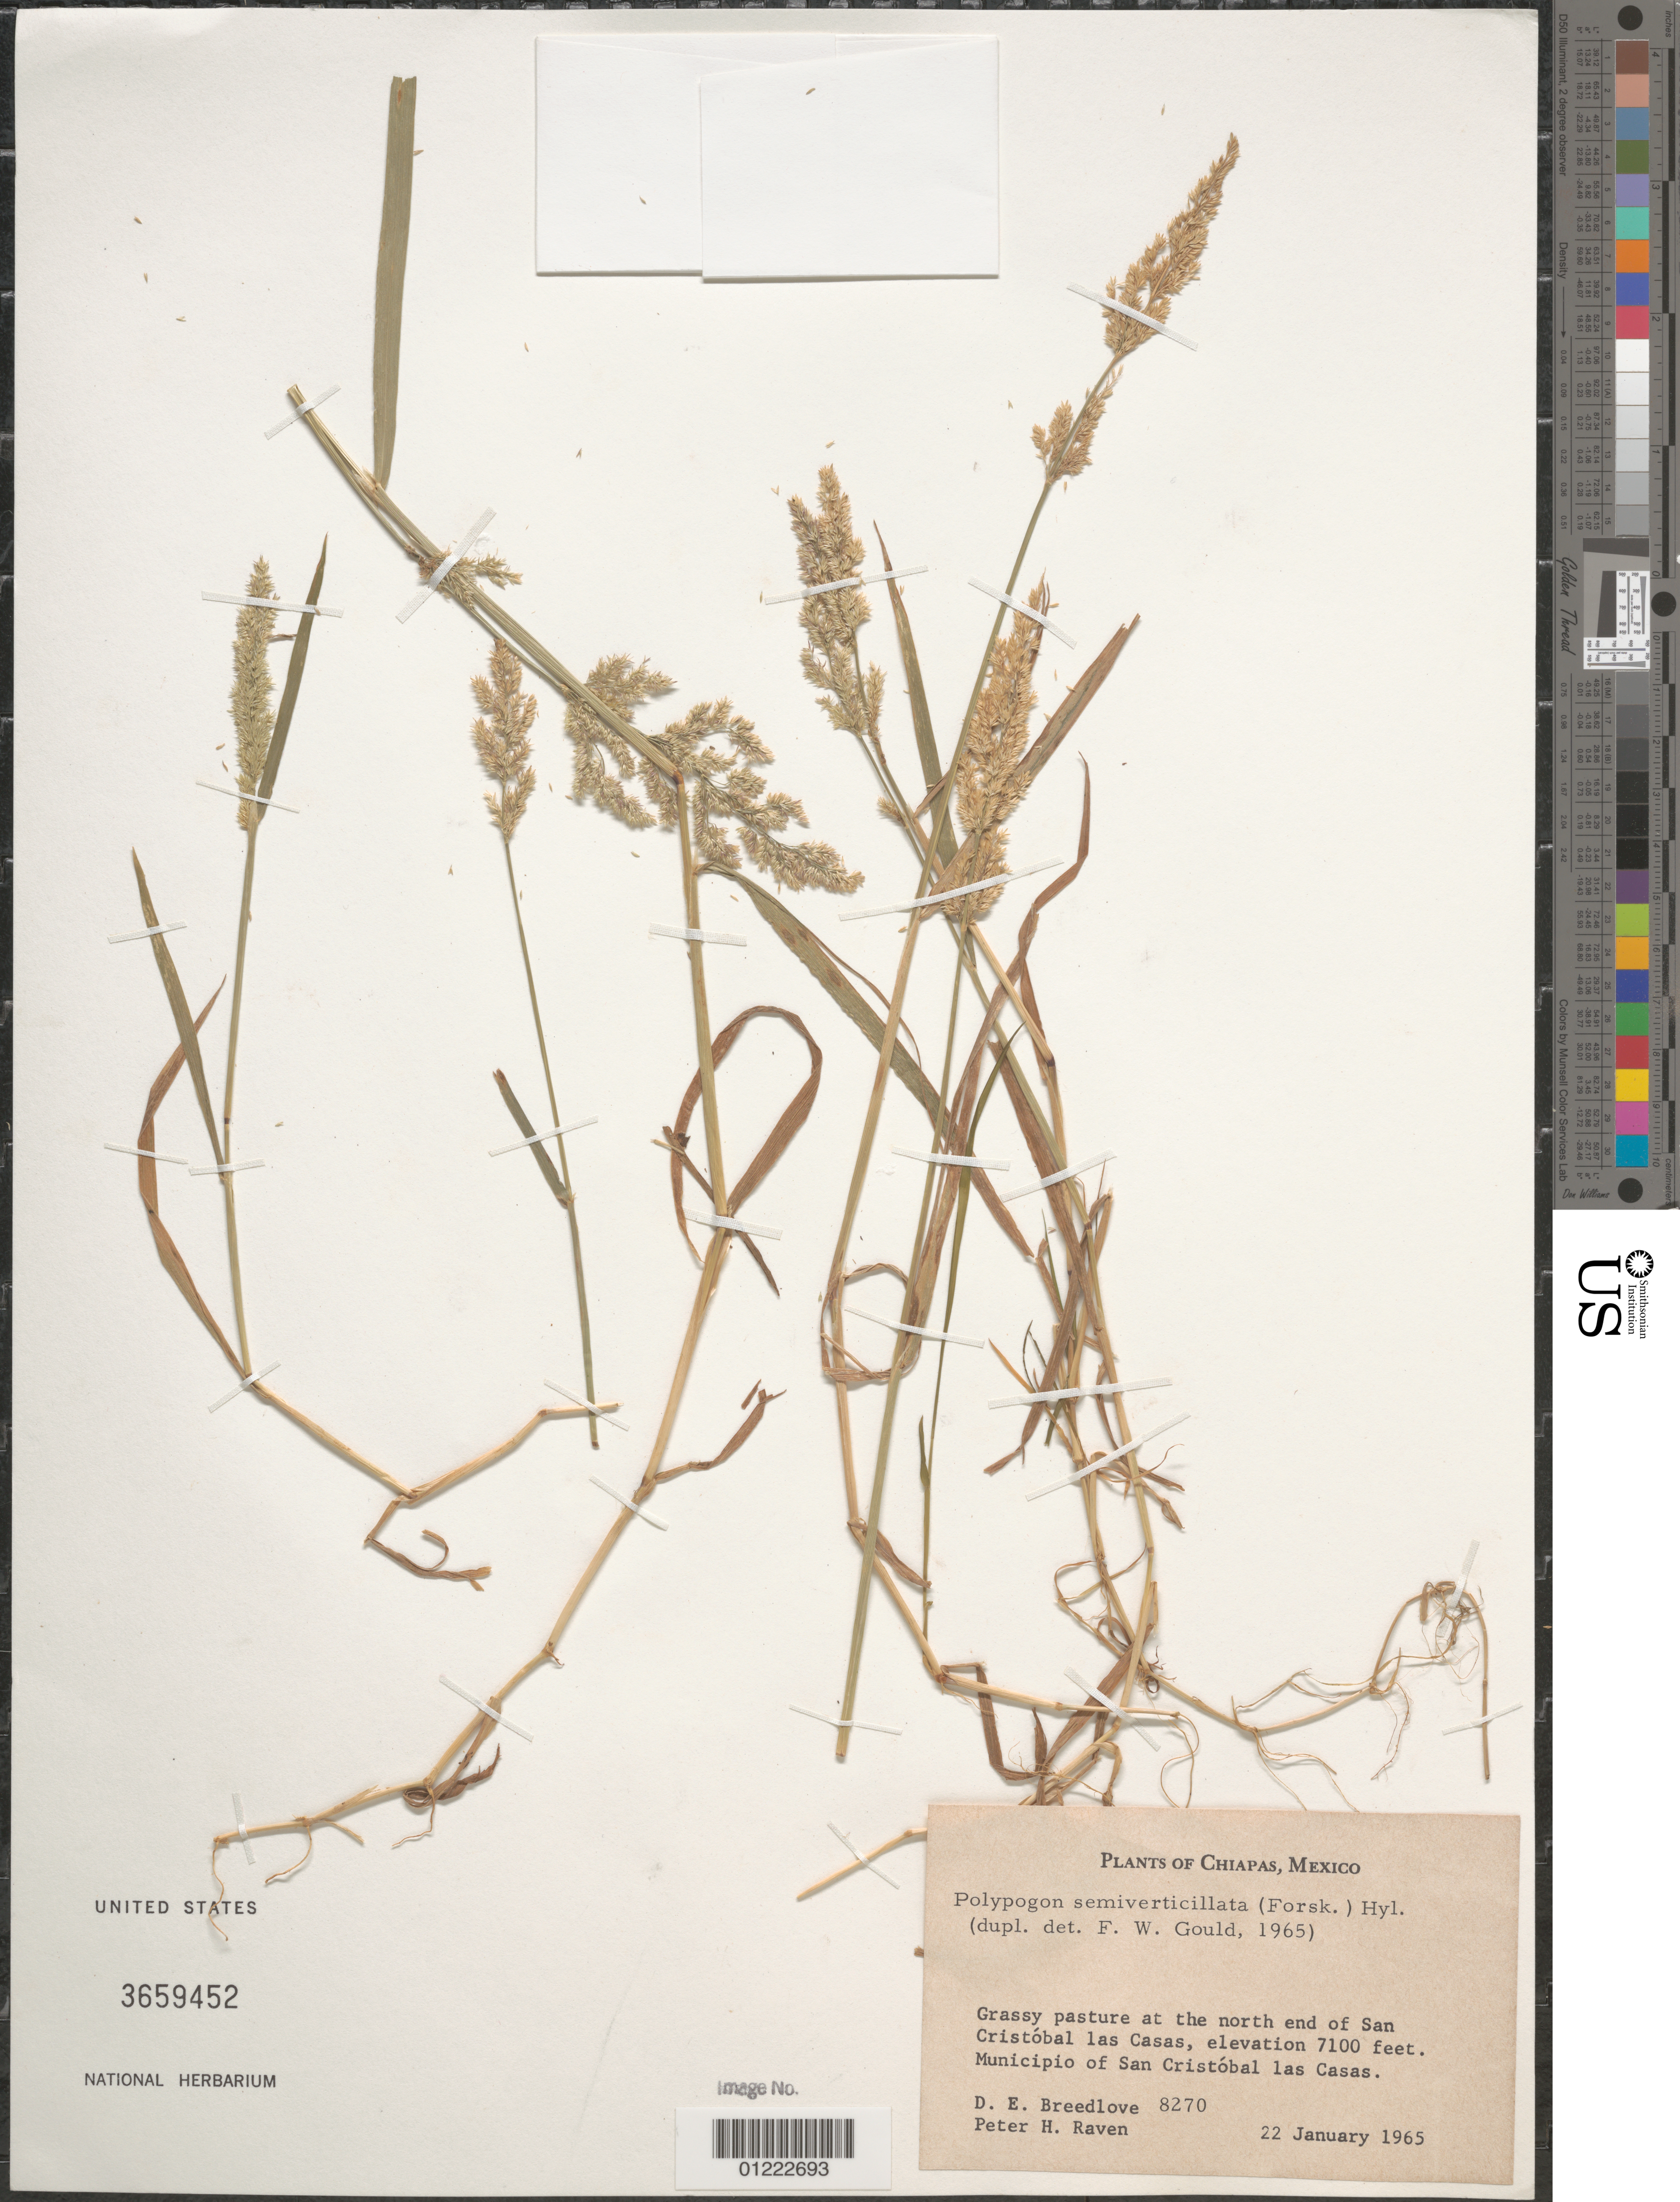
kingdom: Plantae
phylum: Tracheophyta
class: Liliopsida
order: Poales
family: Poaceae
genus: Polypogon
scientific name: Polypogon viridis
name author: (Gouan) Breistroffer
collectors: D. E. Breedlove & P. H. Raven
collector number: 8270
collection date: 1965-01-22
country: Mexico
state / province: Chiapas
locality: Grassy pasture at the north end of San Cristobal las Casas, Municipio of San Cristobal las Casas.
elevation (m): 2164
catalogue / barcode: US 3659452